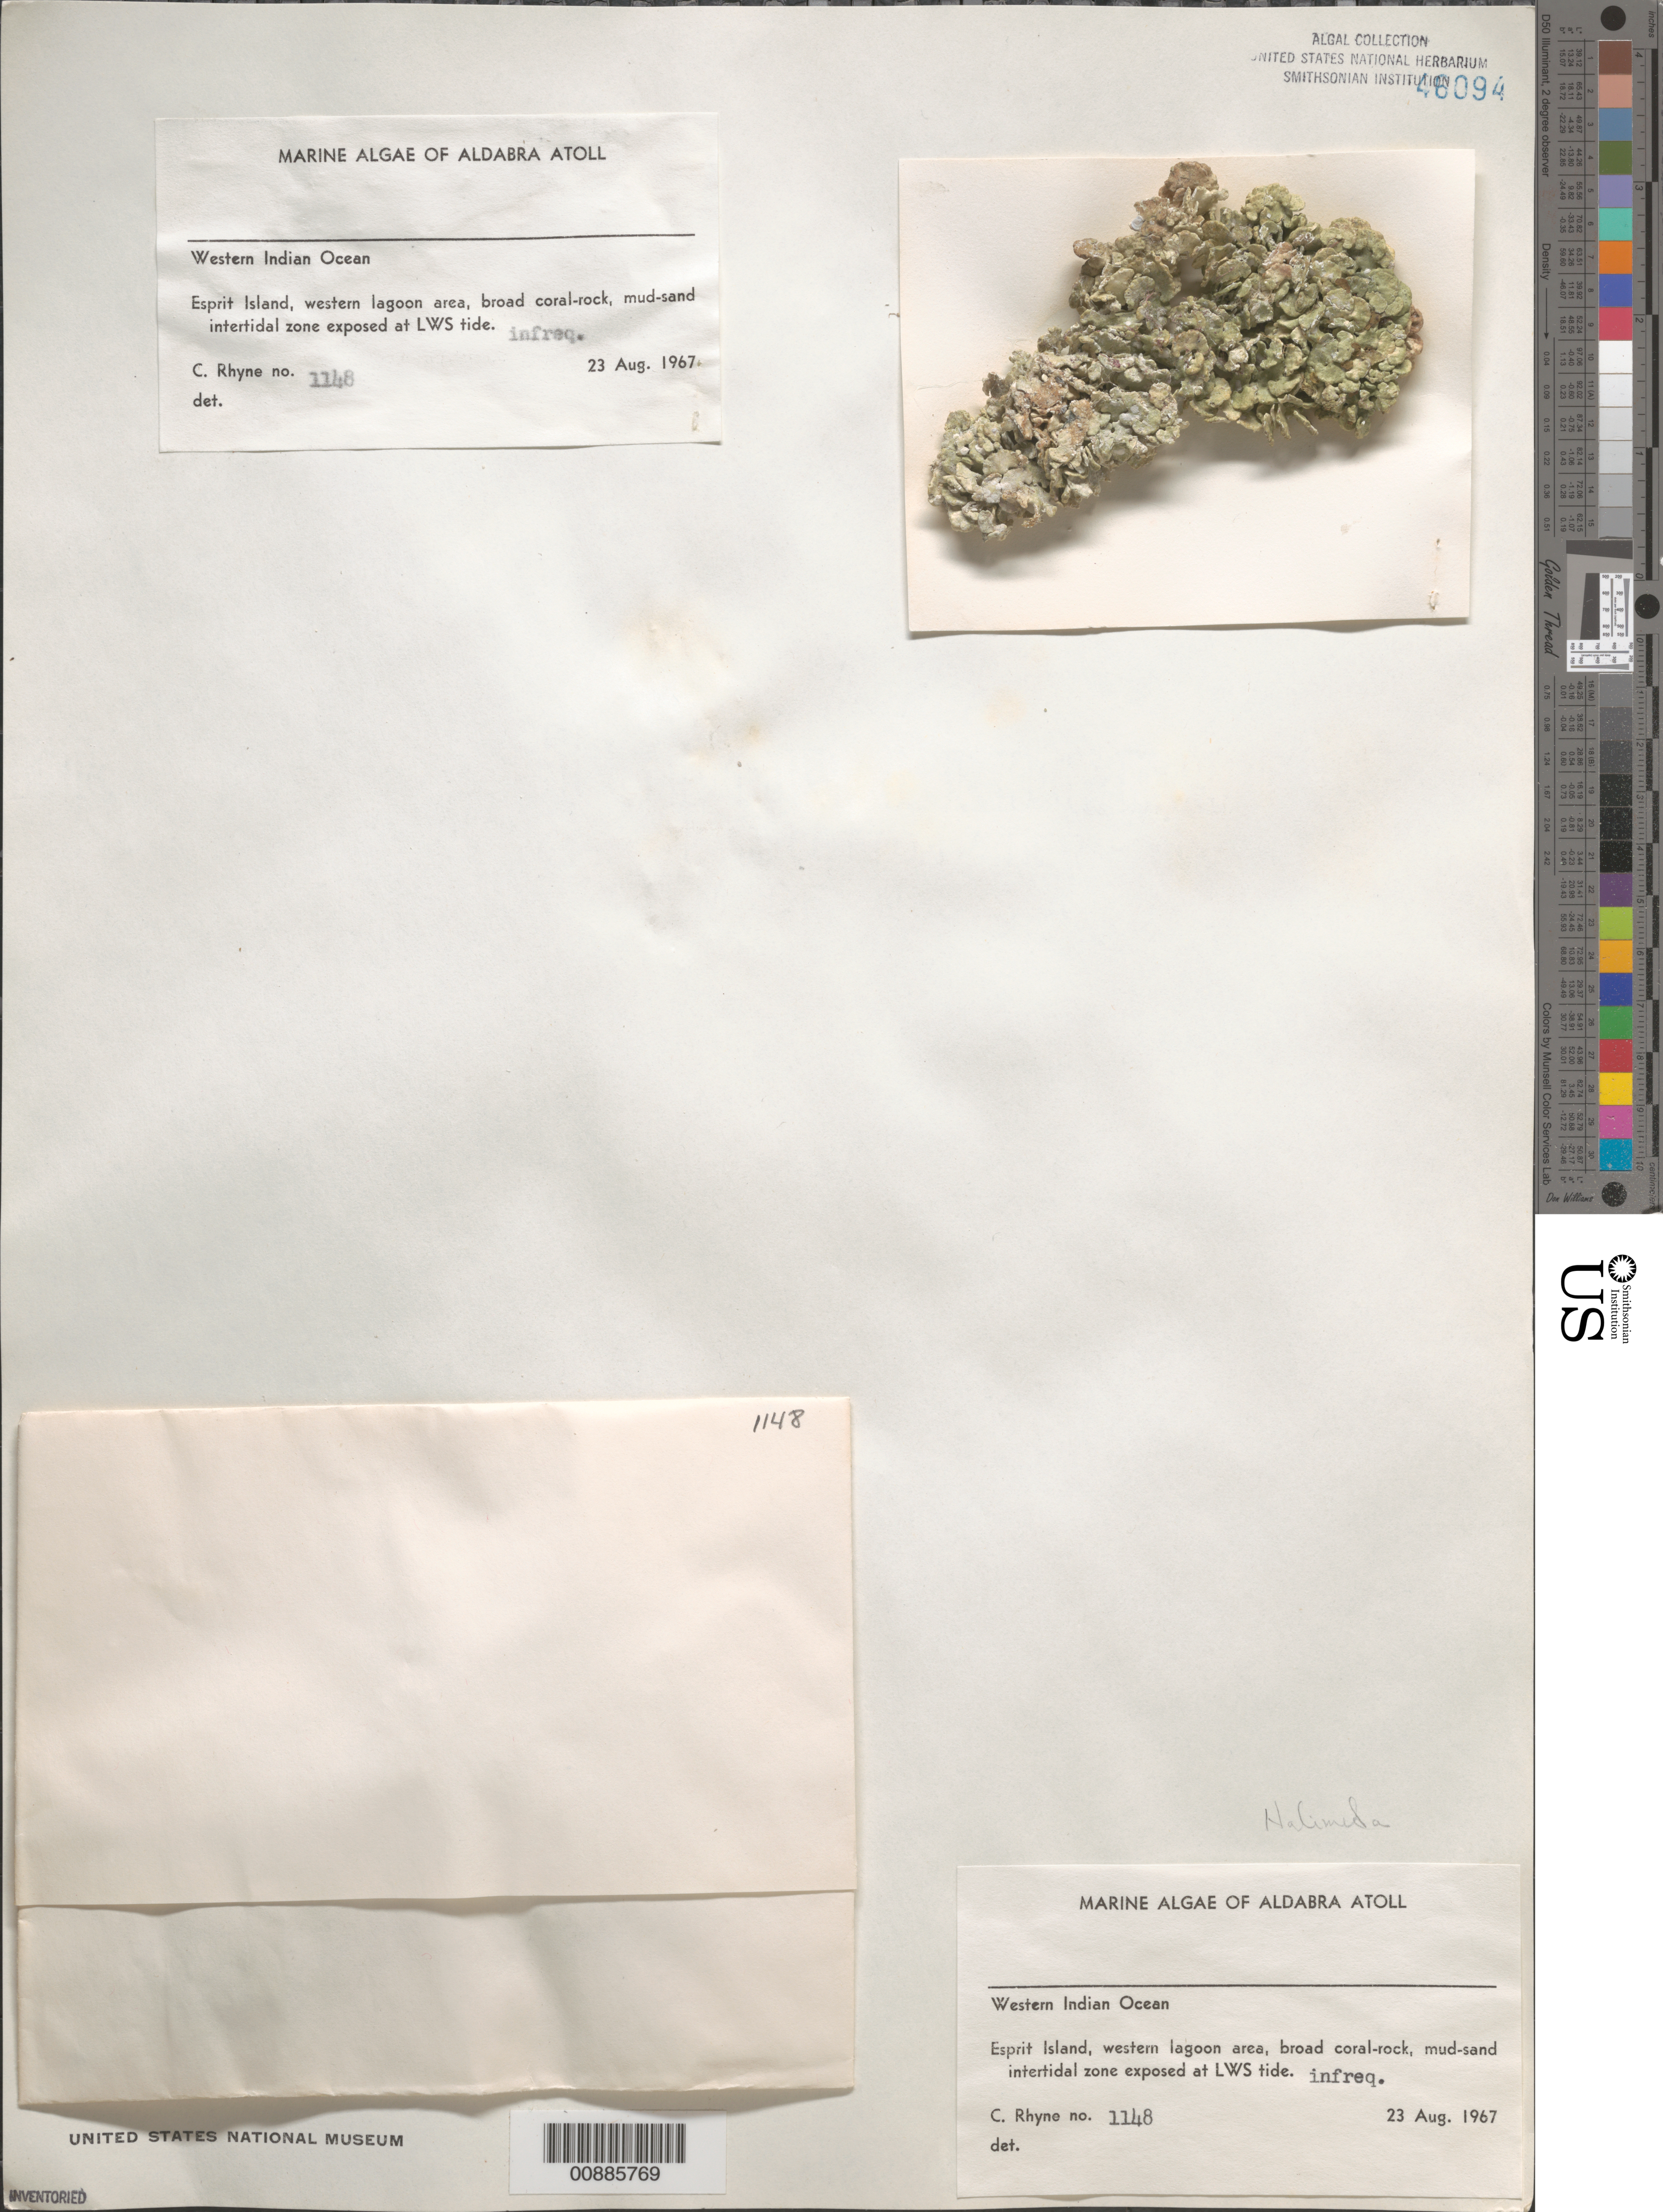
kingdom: Plantae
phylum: Chlorophyta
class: Ulvophyceae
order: Bryopsidales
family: Halimedaceae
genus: Halimeda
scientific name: Halimeda sp.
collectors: C. Rhyne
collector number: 1148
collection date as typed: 23 Aug 1967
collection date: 1967-08-23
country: Seychelles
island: Aldabra Atoll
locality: Ile Esprit, Western lagoon area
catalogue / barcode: US 46094